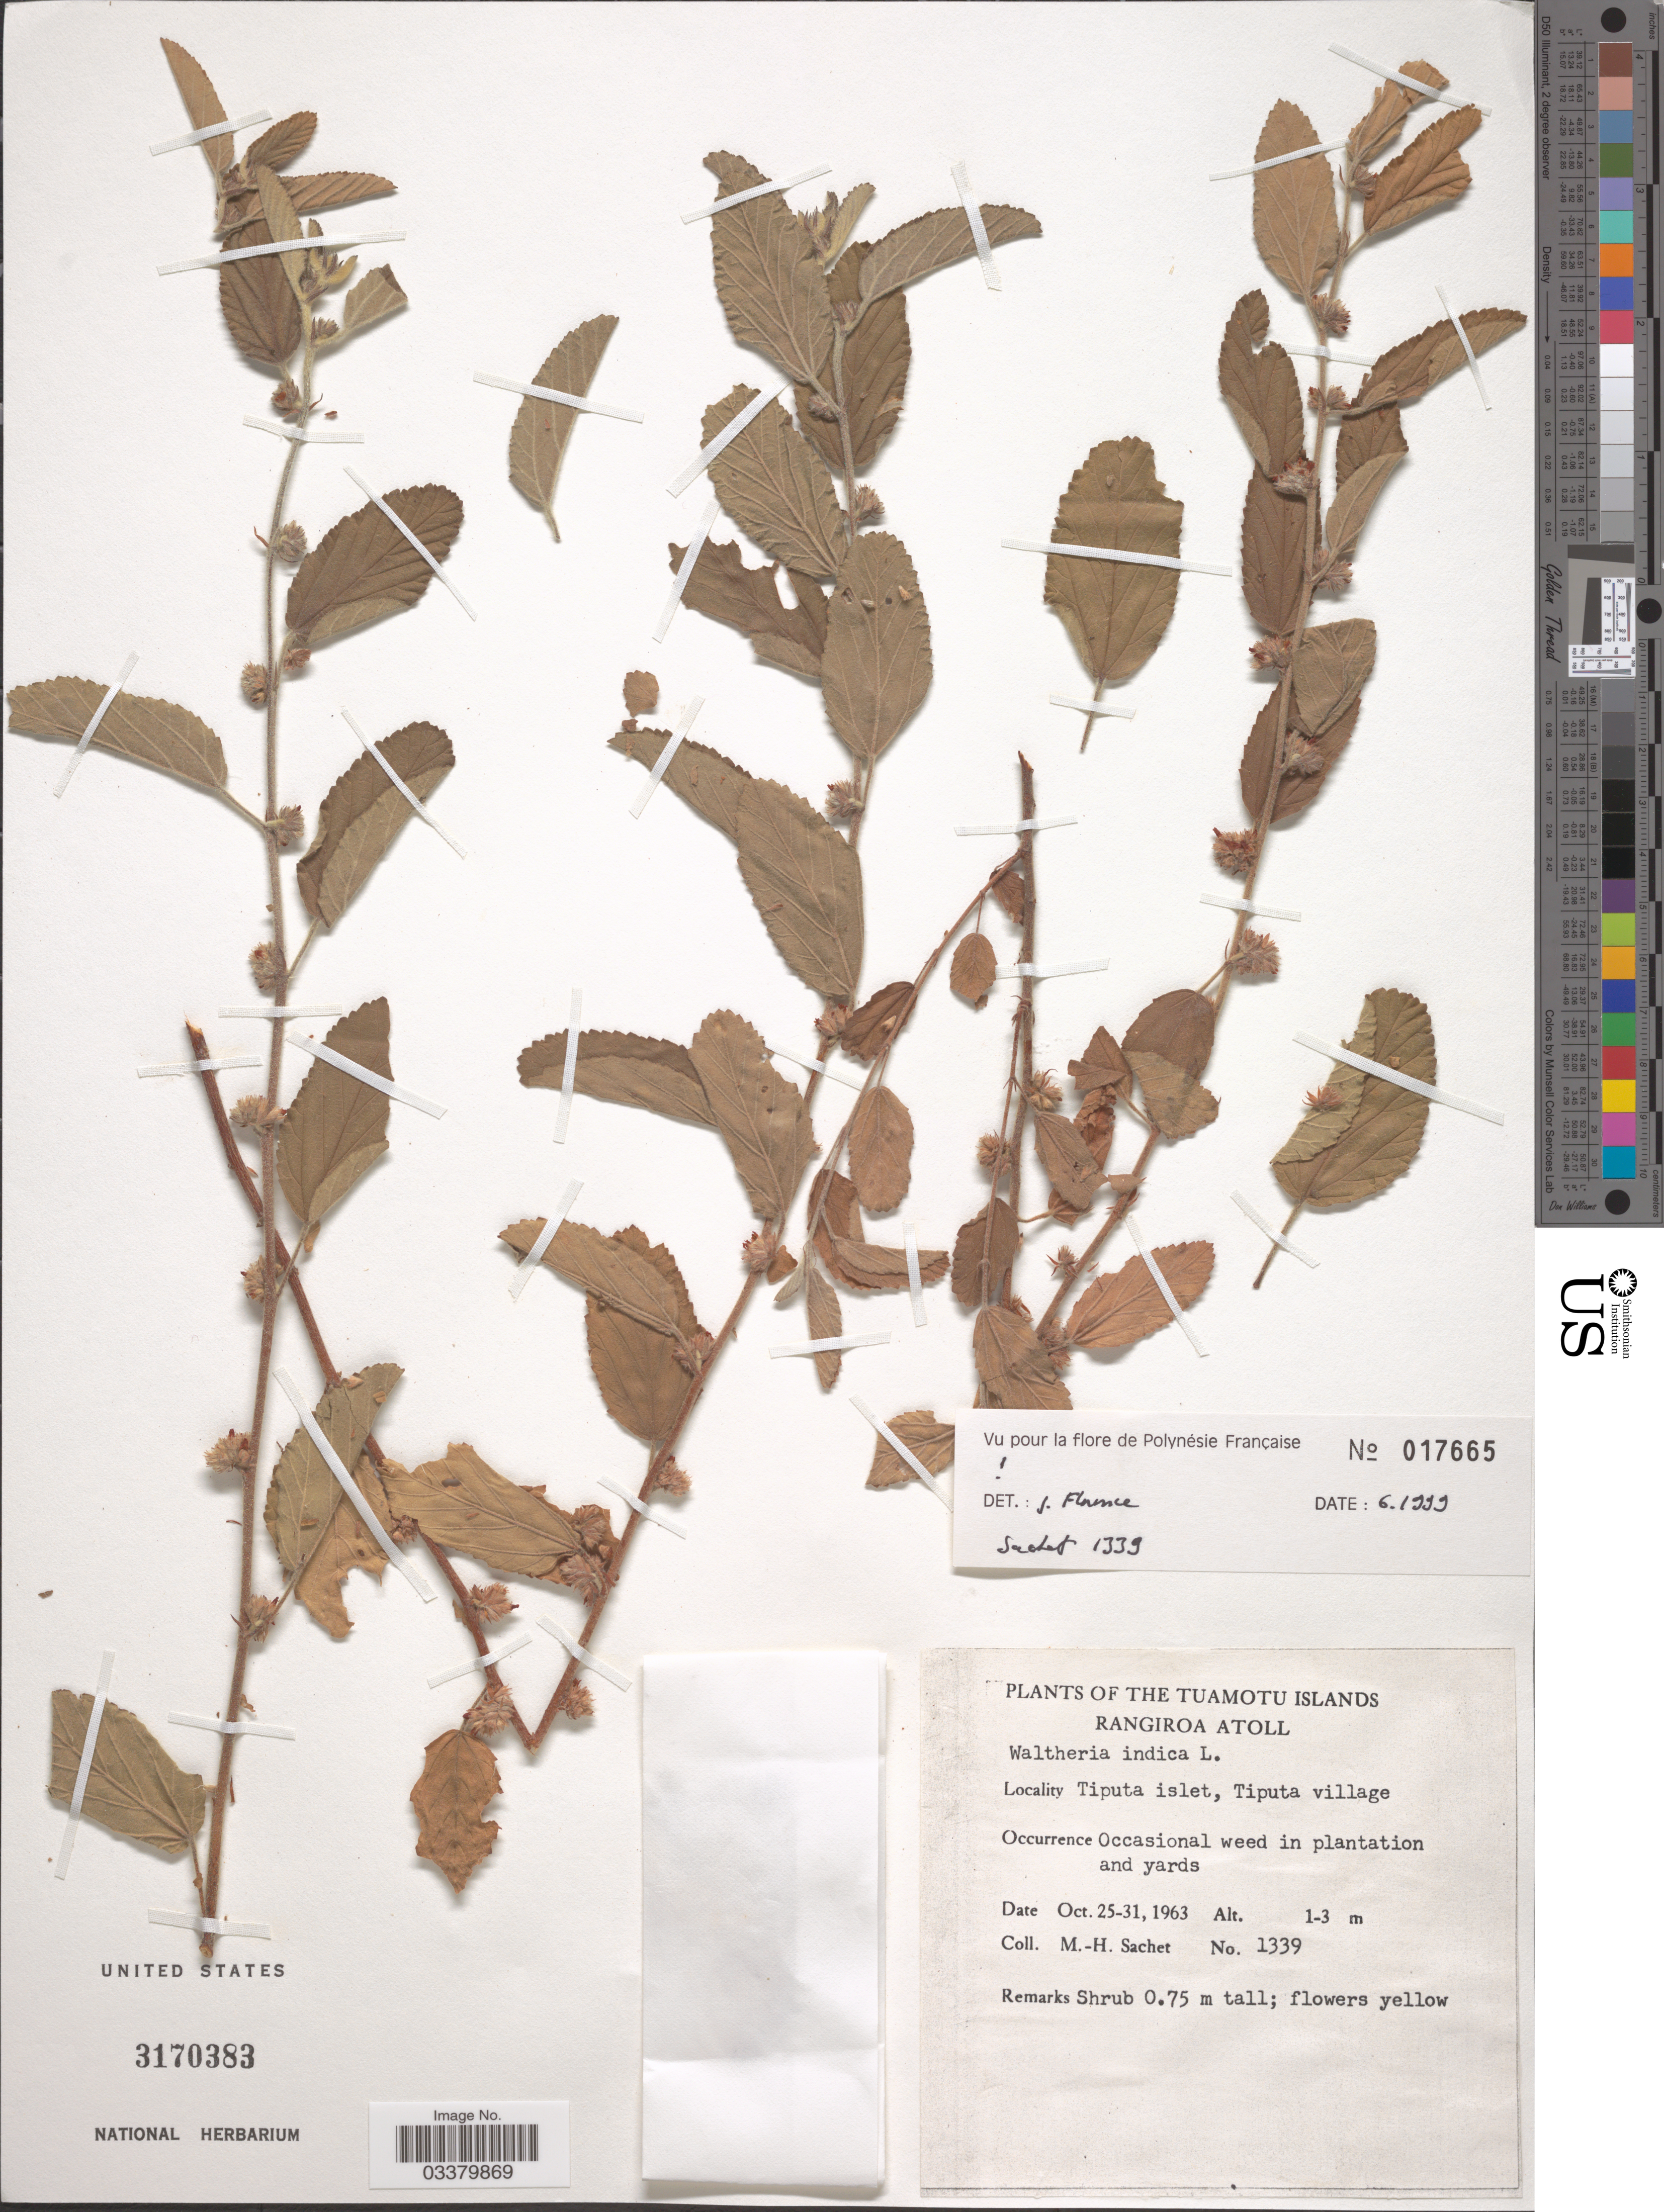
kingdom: Plantae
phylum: Tracheophyta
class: Magnoliopsida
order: Malvales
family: Malvaceae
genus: Waltheria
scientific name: Waltheria indica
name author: L.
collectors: M.-H. Sachet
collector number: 1339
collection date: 1963-10-25/1963-10-31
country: French Polynesia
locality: The Tuamotu Islands, Rangiroa Atoll. Tiputa islet, Tiputa village.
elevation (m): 1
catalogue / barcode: US 3170383